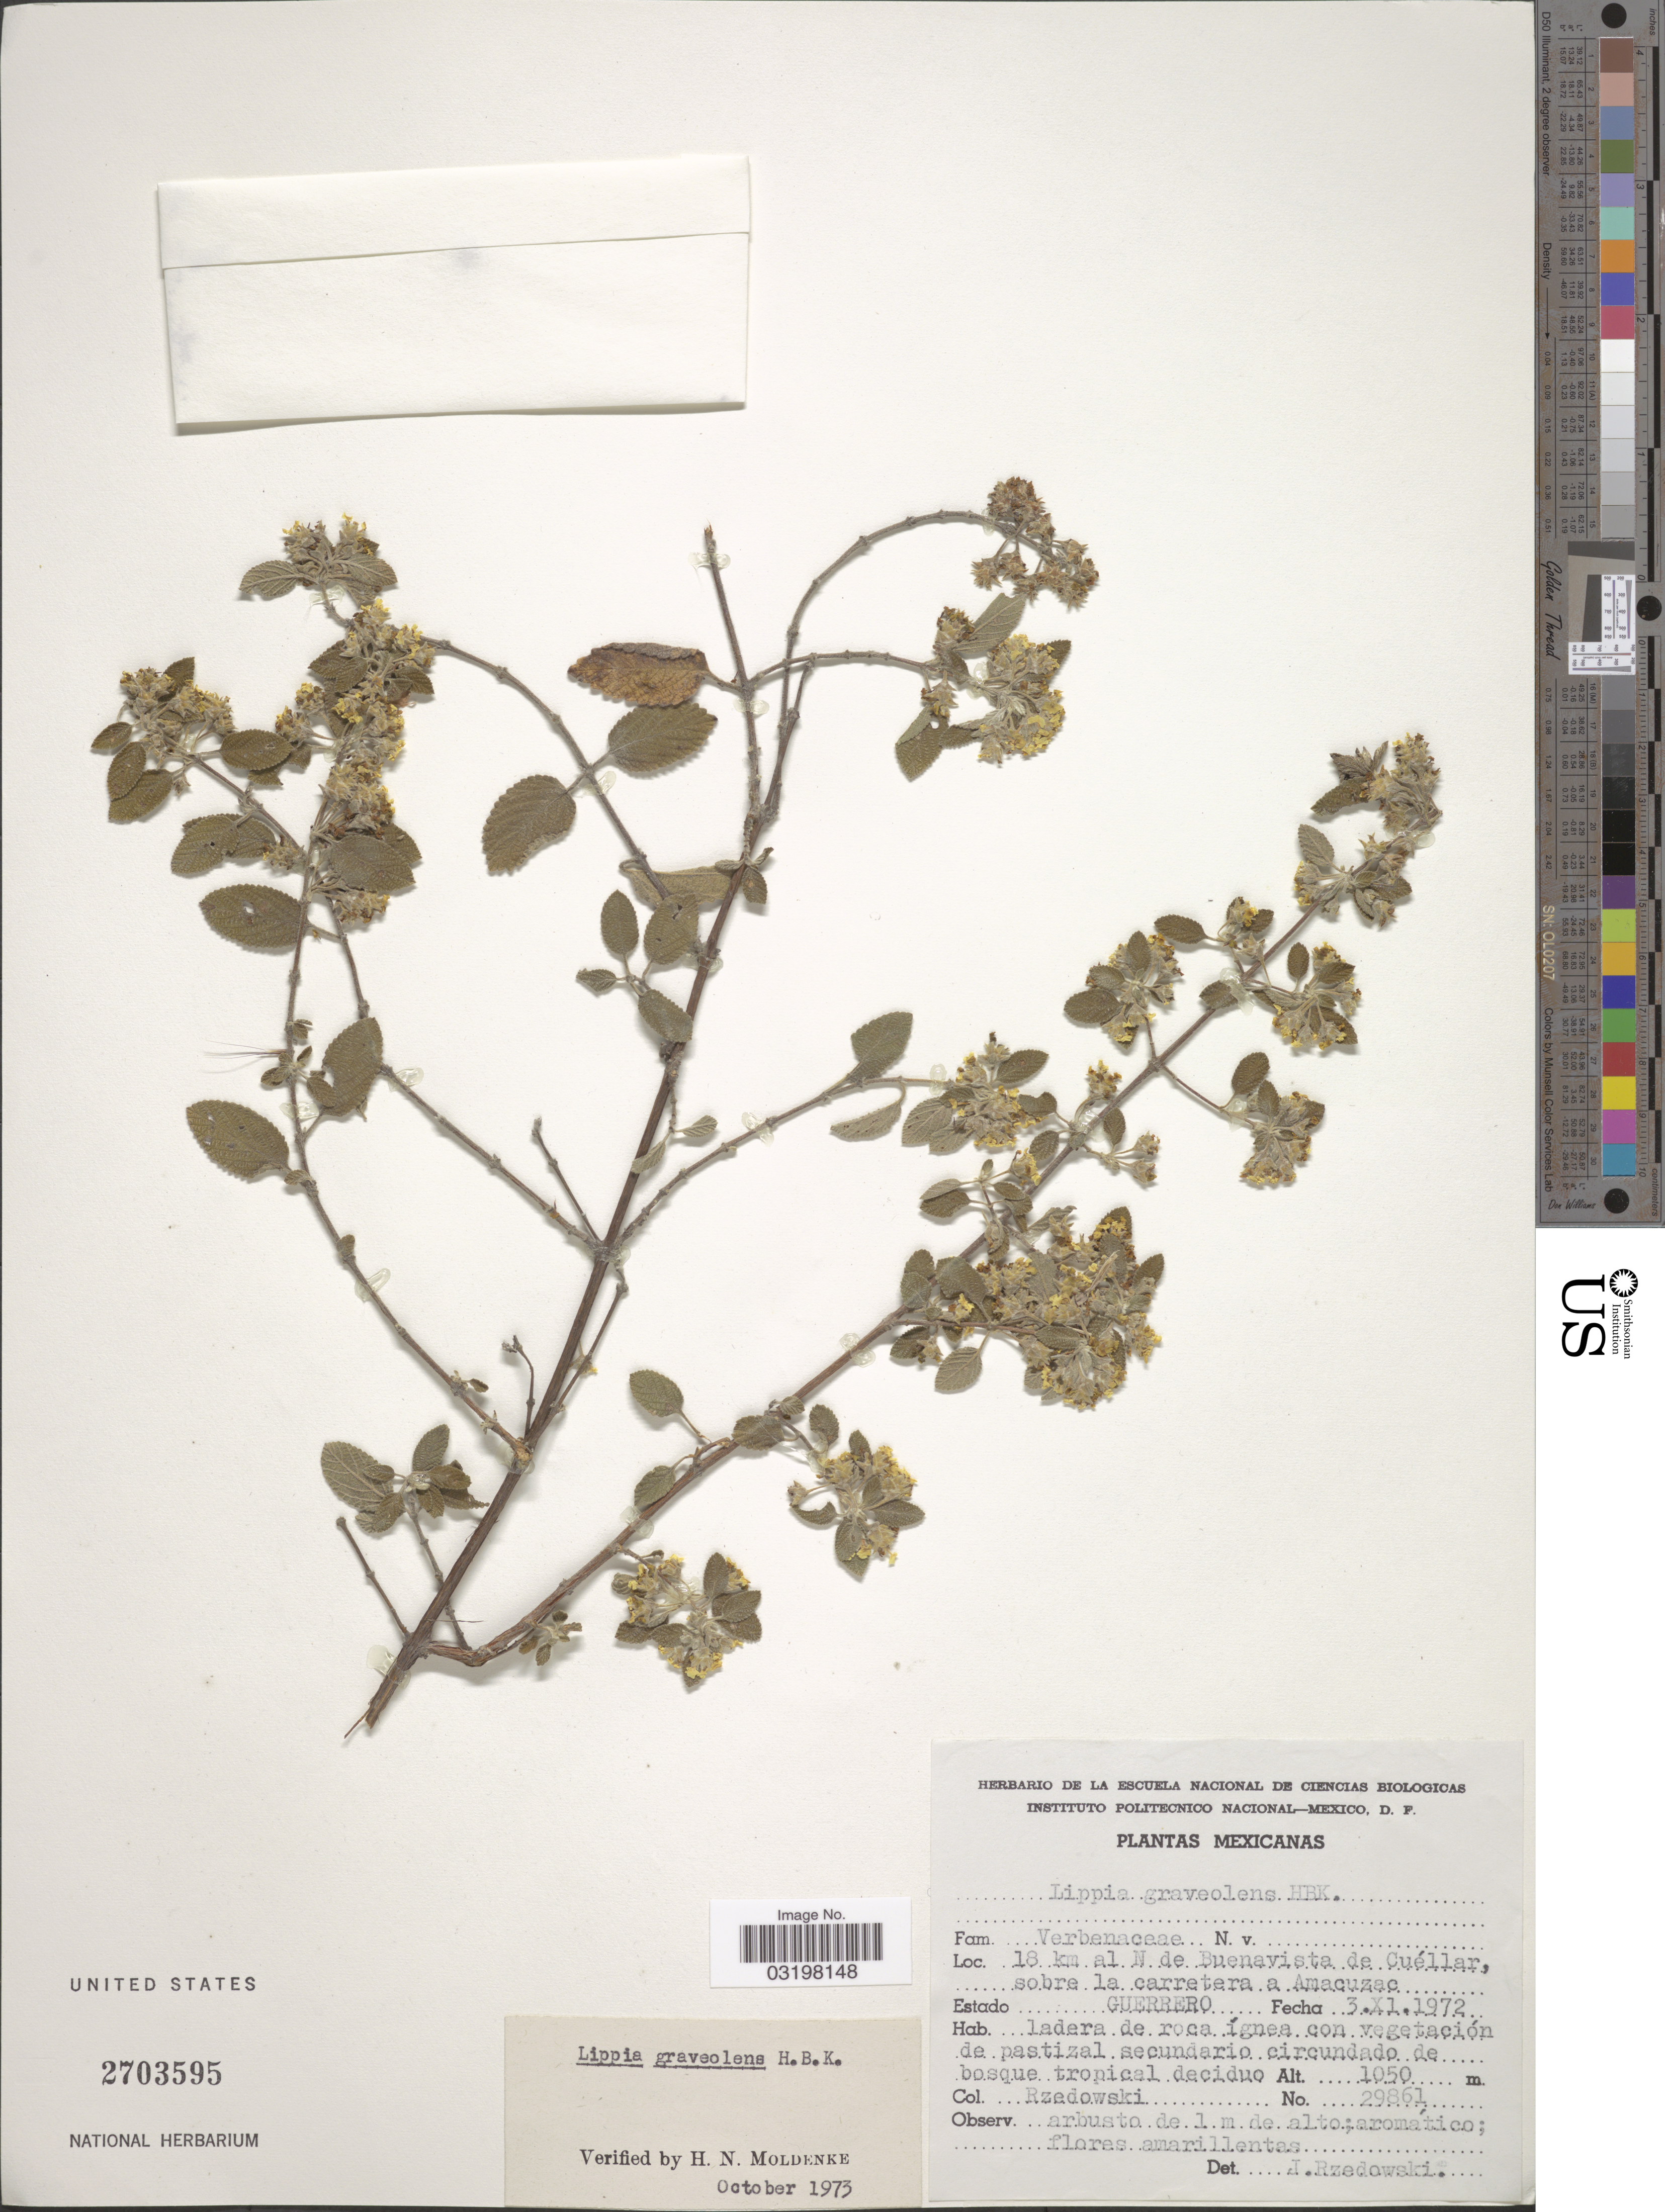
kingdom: Plantae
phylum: Tracheophyta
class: Magnoliopsida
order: Lamiales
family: Verbenaceae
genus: Lippia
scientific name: Lippia graveolens f. graveolens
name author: Kunth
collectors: Rzedowski, --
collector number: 29861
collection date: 1972-11-03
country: Mexico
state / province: Guerrero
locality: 18 km al N de Buenavista de Cuéllar, sobre la carretera a Amacuzac.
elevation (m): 1050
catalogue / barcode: US 2703595